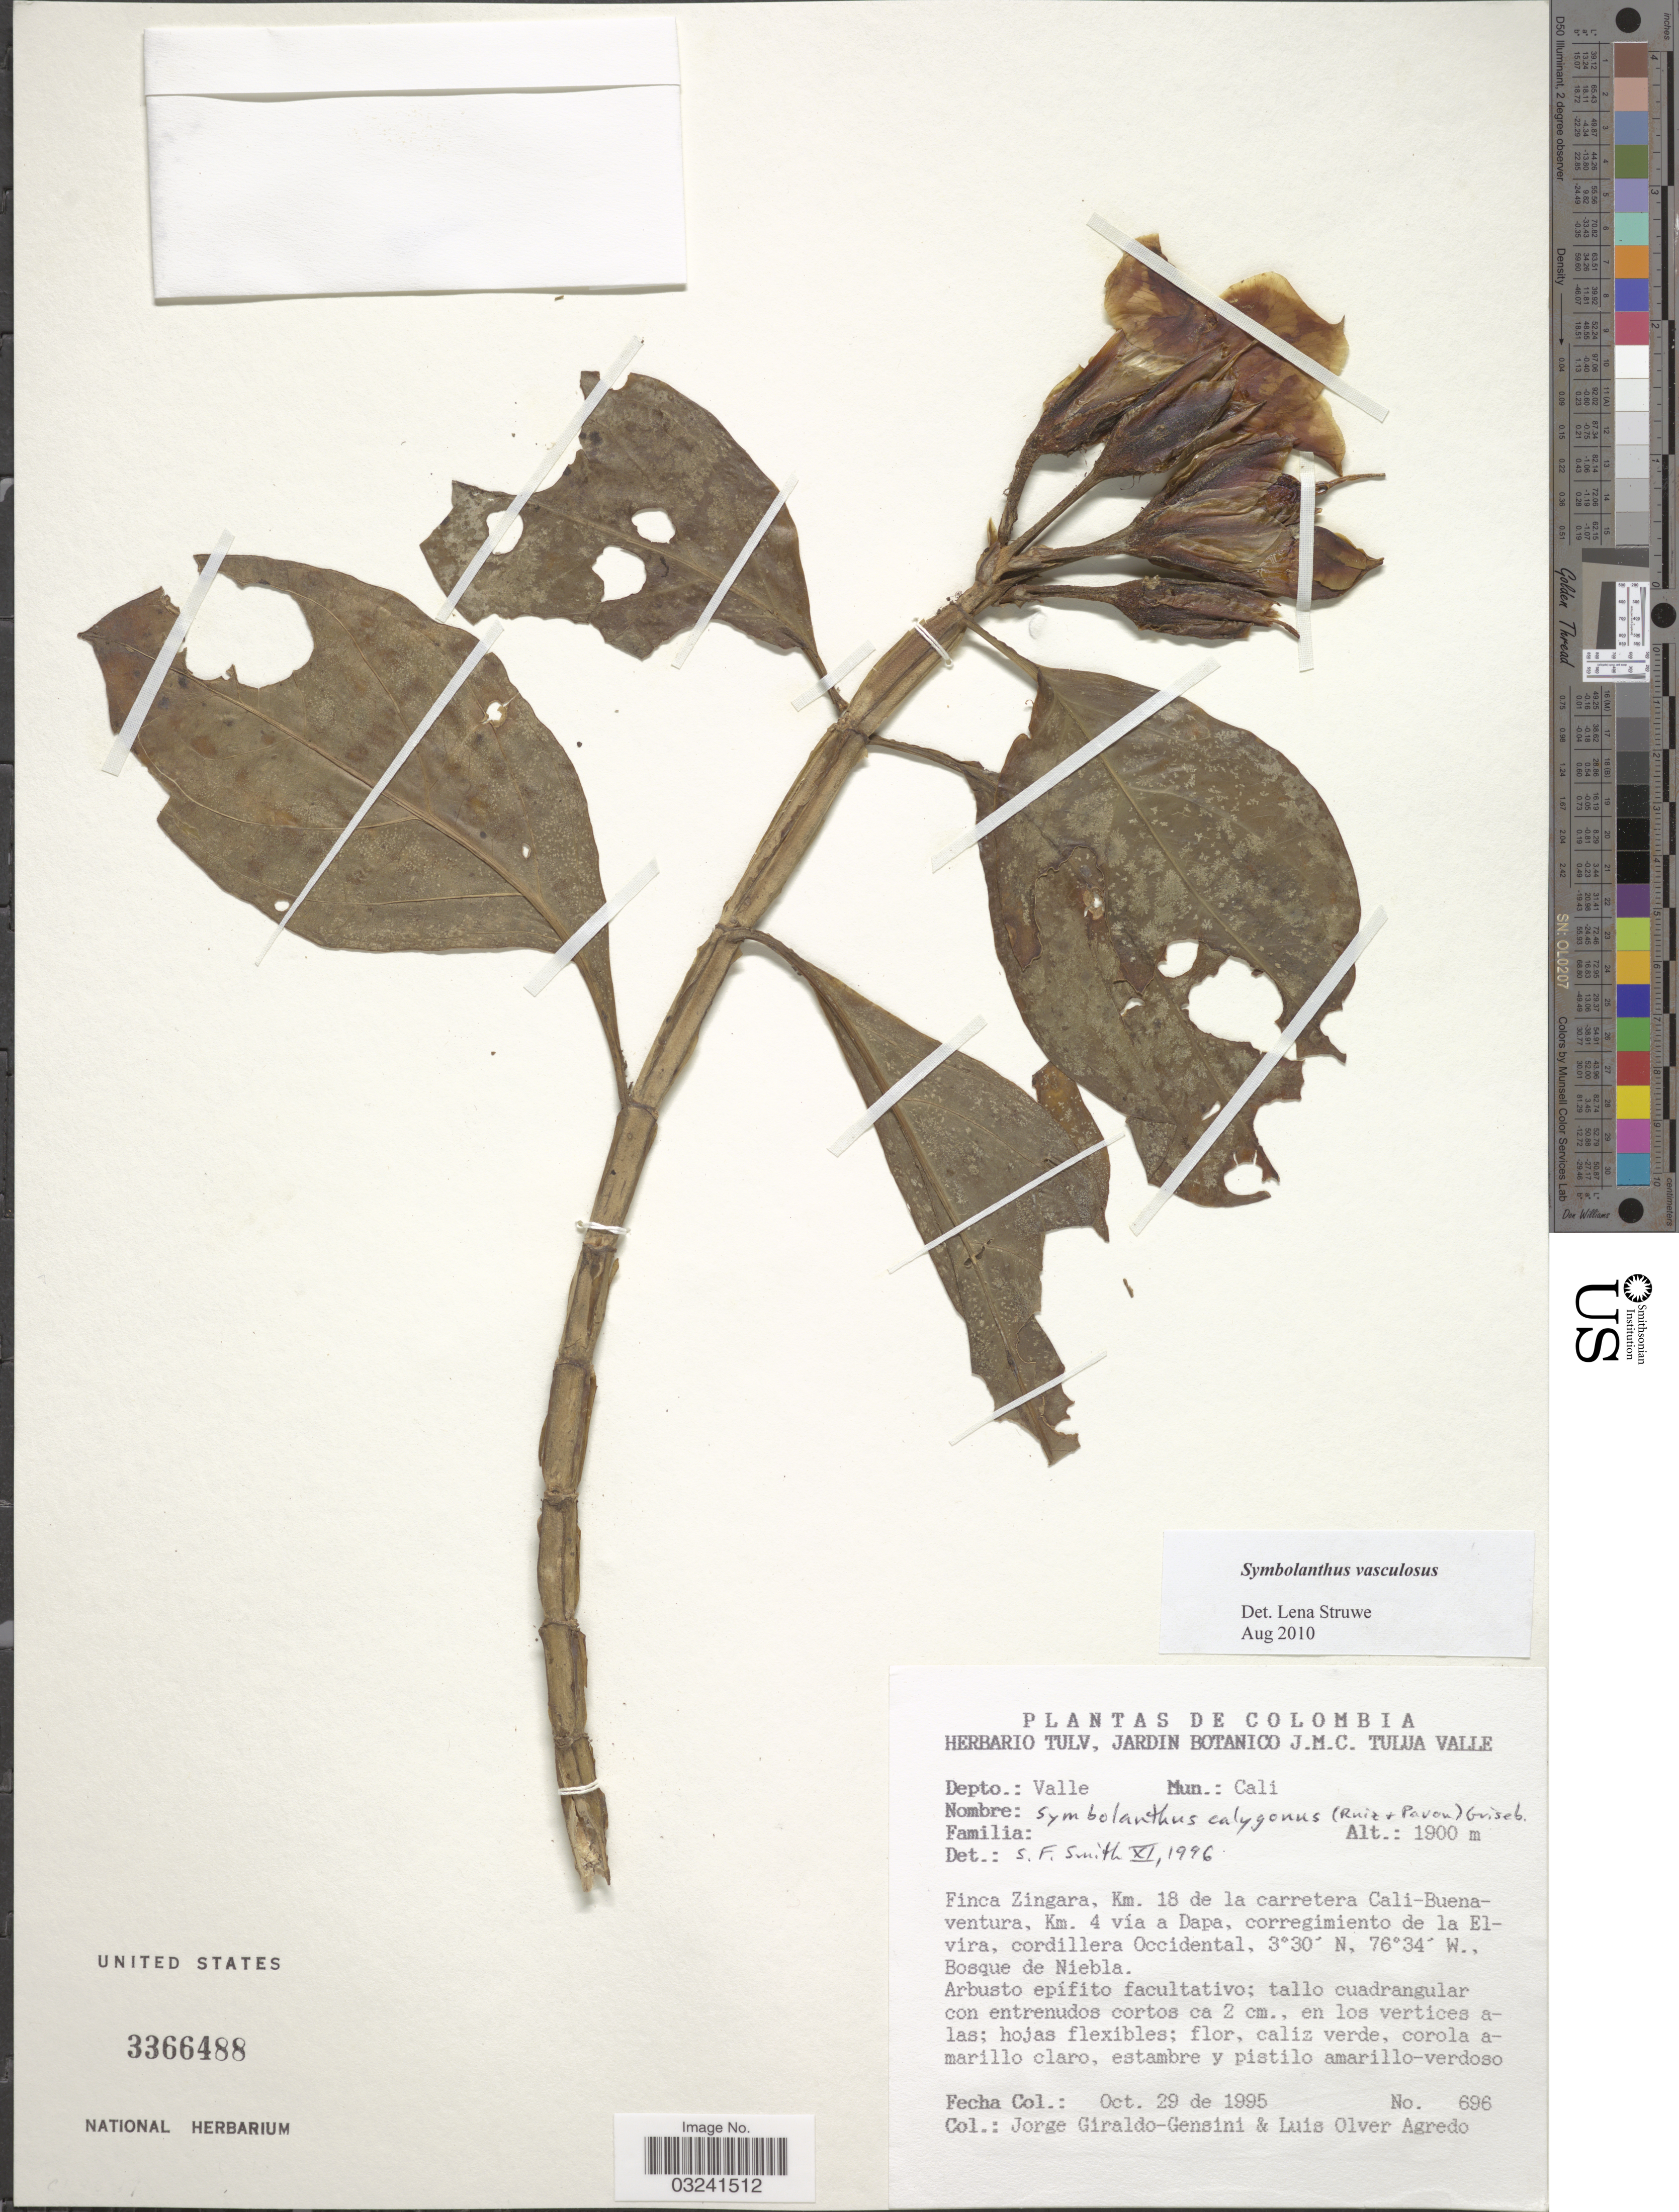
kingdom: Plantae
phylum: Tracheophyta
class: Magnoliopsida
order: Gentianales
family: Gentianaceae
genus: Symbolanthus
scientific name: Symbolanthus vasculosus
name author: (Griseb.) Gilg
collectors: J. Giraldo-Gensini & L. O. Agredo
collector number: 696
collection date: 1995-10-29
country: Colombia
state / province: Valle del Cauca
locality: Depto.: Valle, Mun.: Cali, Finca Zingara, Km. 18 de la carretera Cali-Buenaventura, Km. 4 via a Dapa, corregimiento de la Elvira, cordillera Occidental, Bosque de Niebla.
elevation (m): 1900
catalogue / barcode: US 3366488